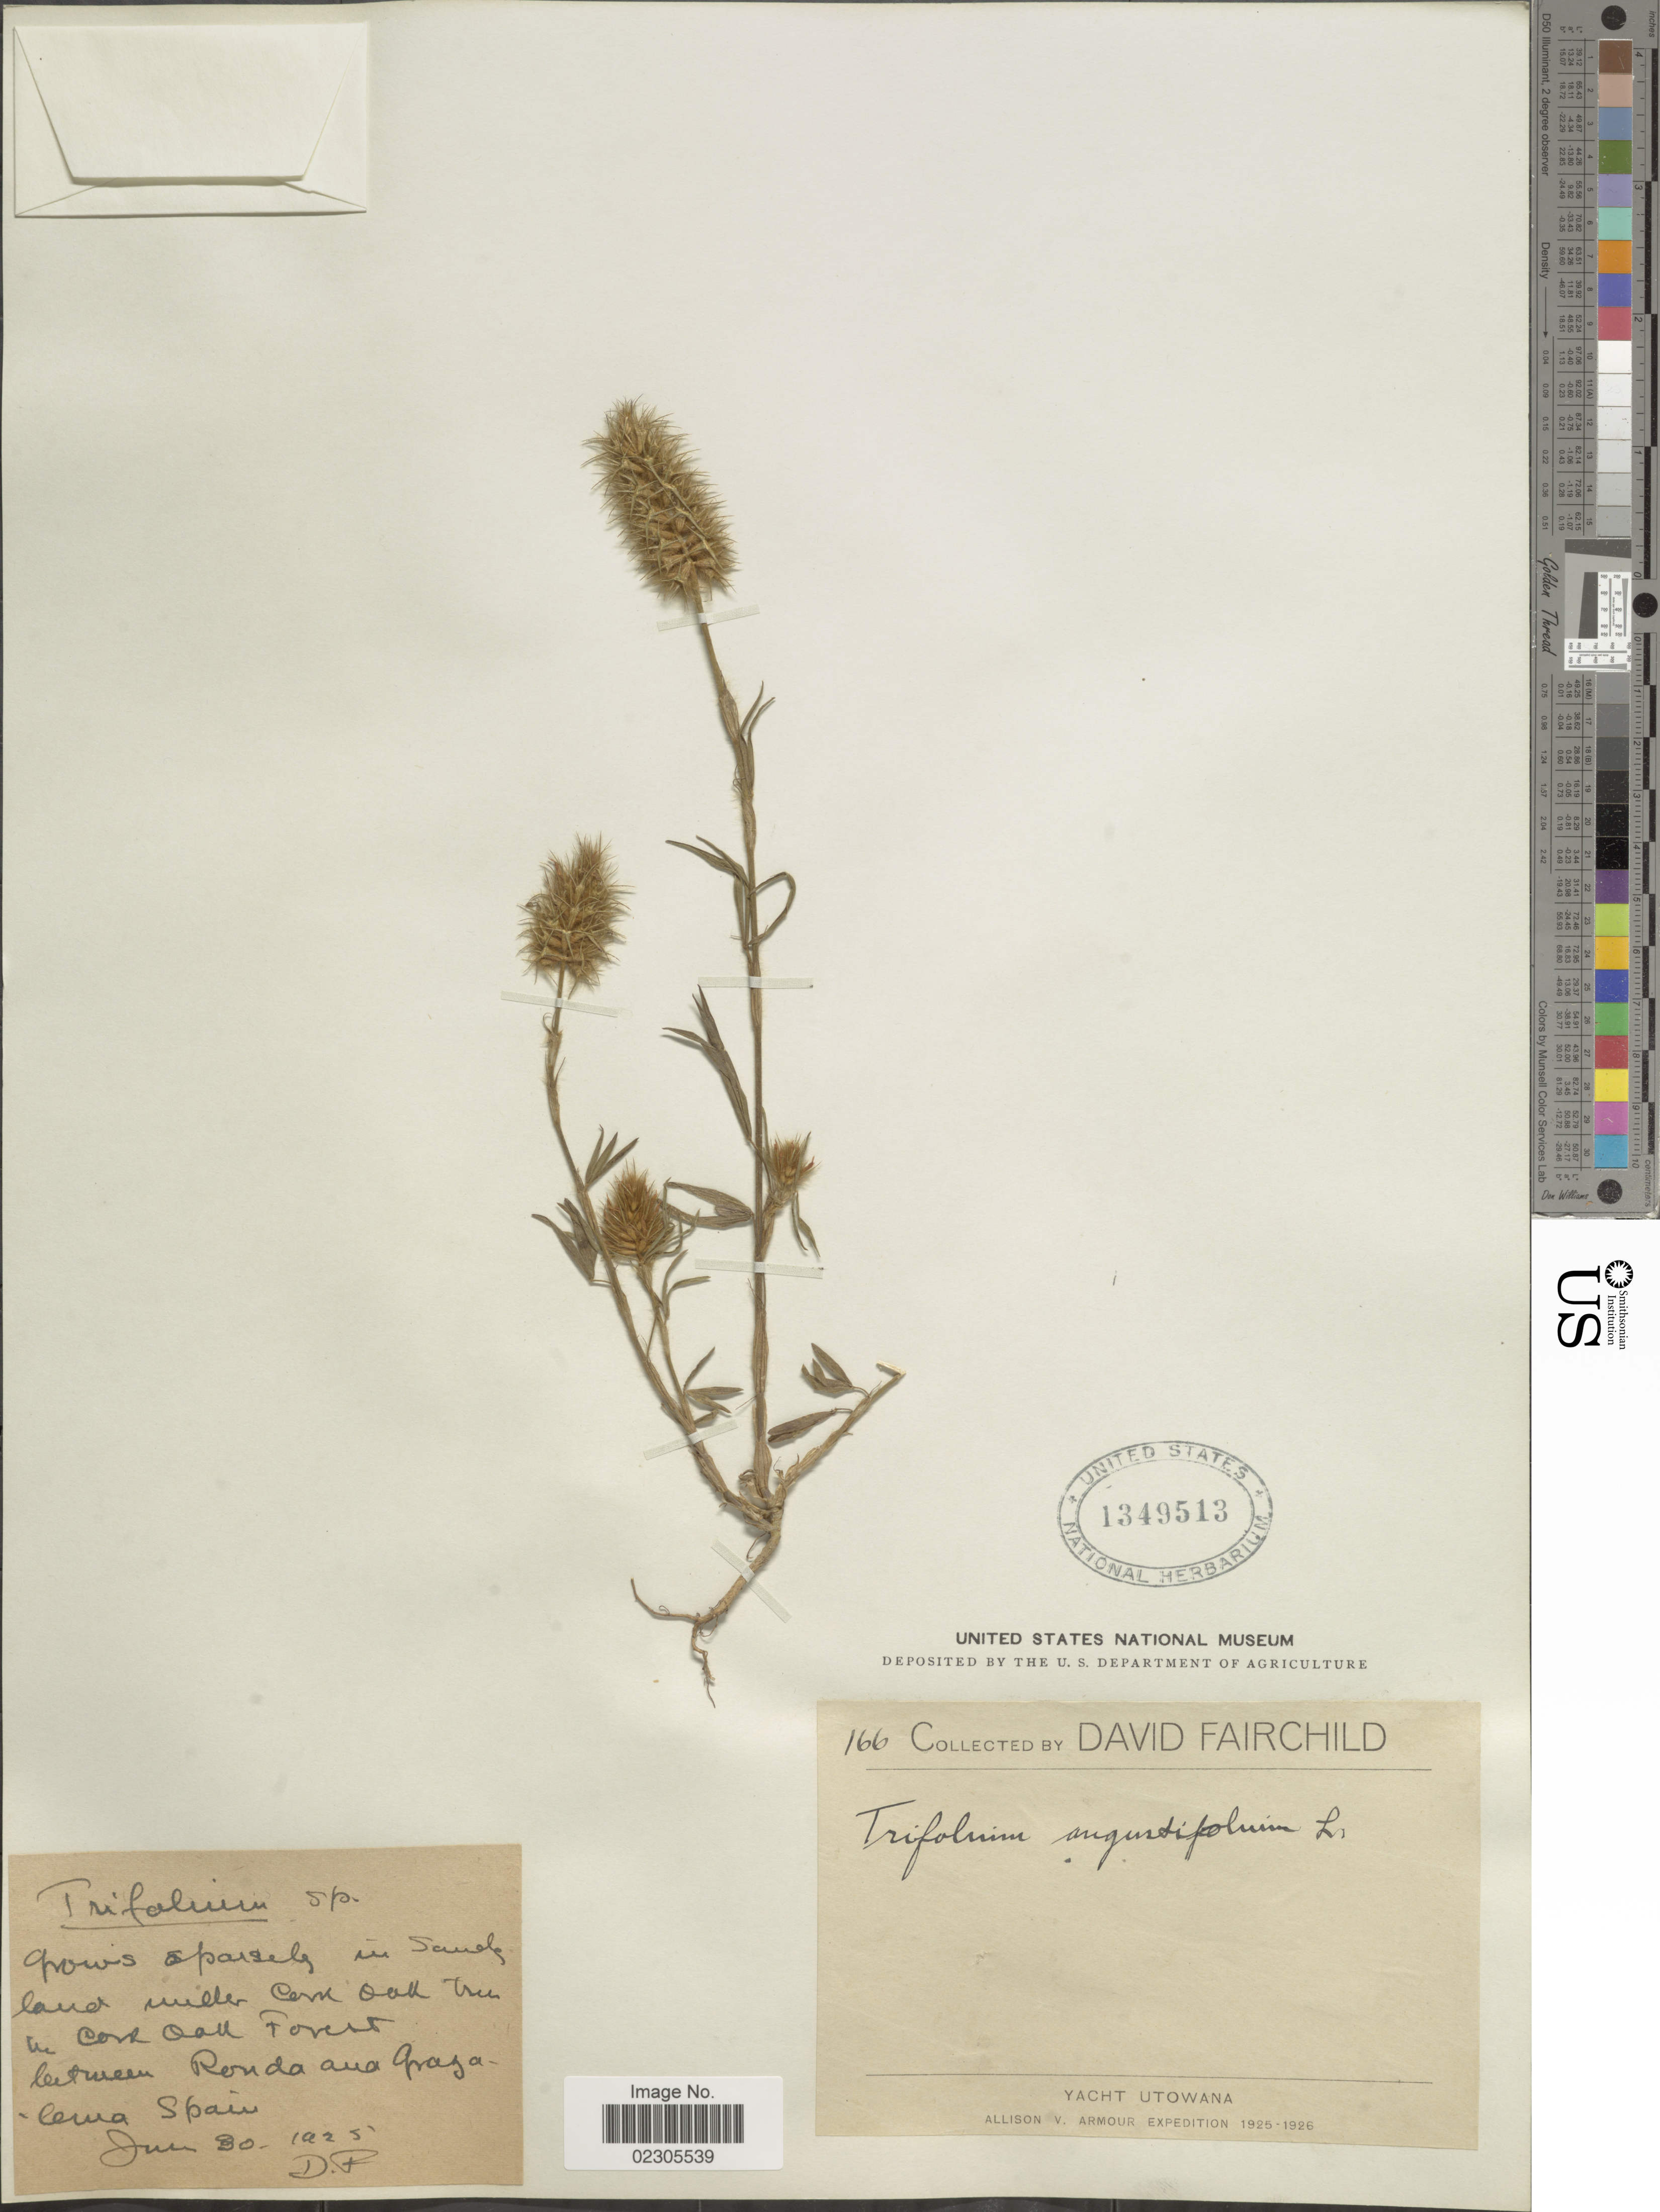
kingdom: Plantae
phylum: Tracheophyta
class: Magnoliopsida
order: Fabales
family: Fabaceae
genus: Trifolium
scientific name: Trifolium angustifolium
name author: L.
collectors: D. Fairchild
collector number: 166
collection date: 1925-06-30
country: Spain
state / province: Andalucia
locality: Forest between Ronda and Grazalema, Spain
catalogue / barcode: US 1349513